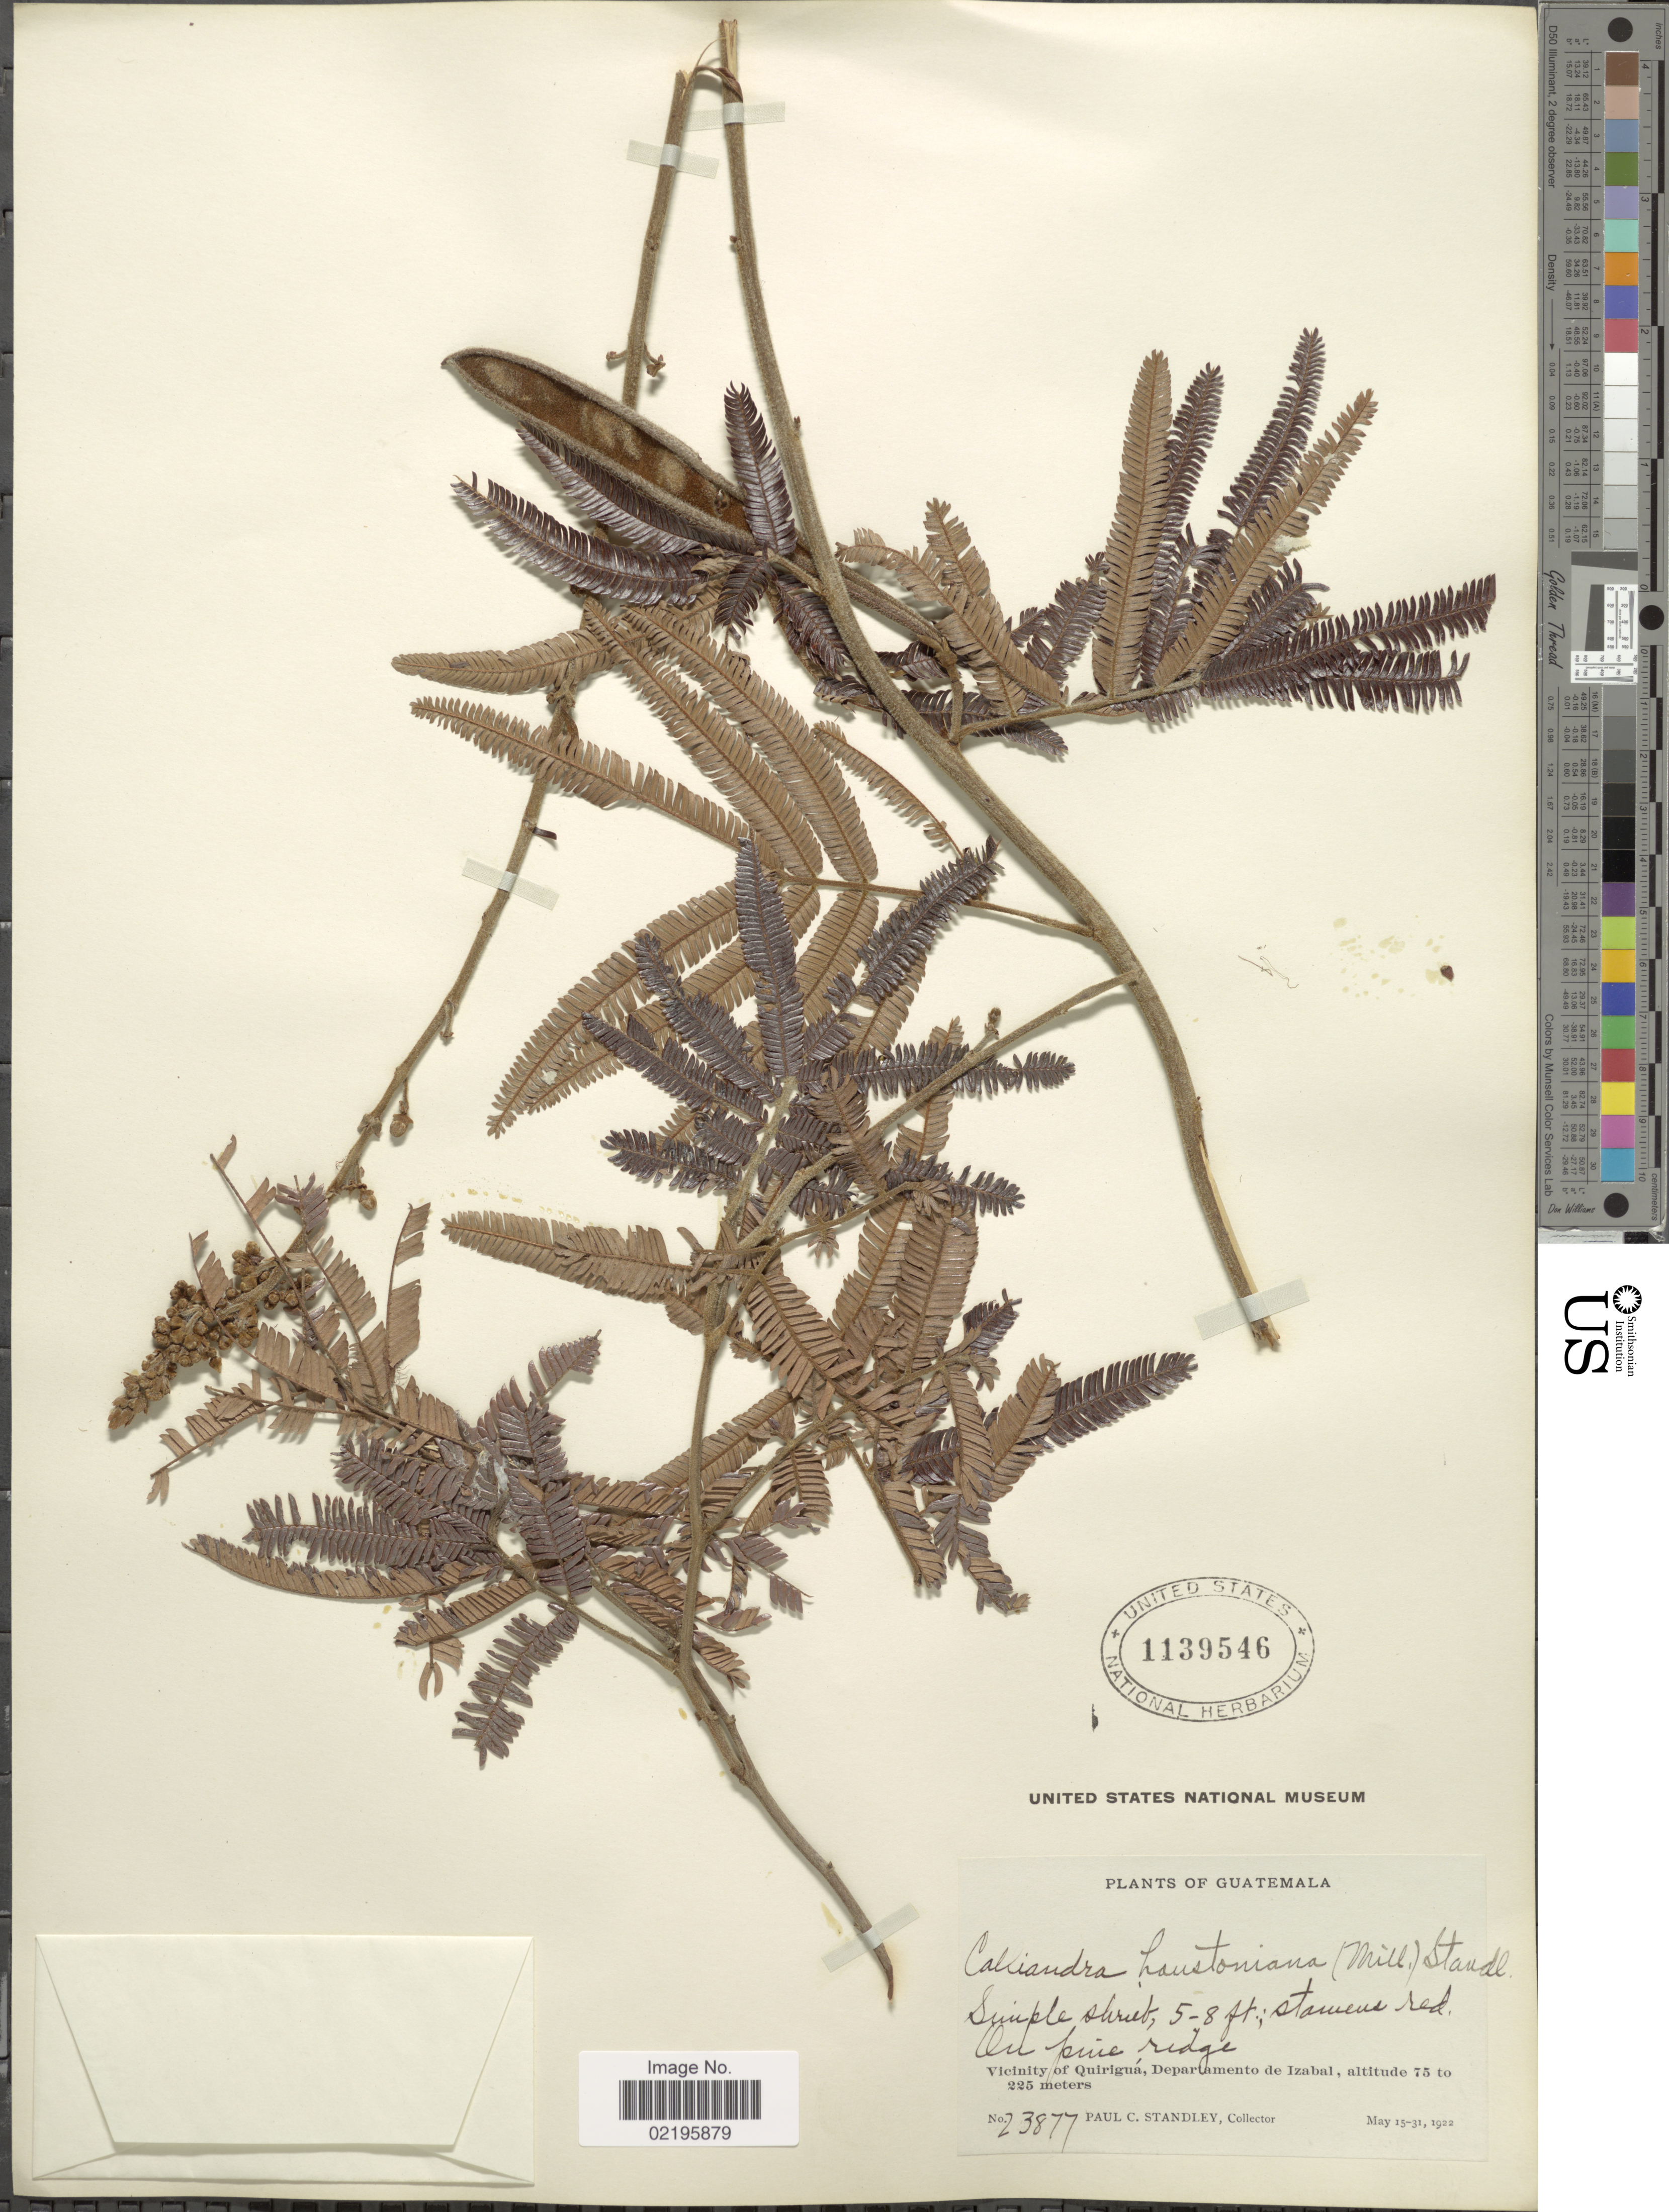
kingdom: Plantae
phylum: Tracheophyta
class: Magnoliopsida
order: Fabales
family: Fabaceae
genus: Calliandra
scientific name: Calliandra houstoniana var. houstoniana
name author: (Mill.) Standl.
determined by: Strong, Mark T., (BOT), Smithsonian Institution - National Museum of Natural History (UNITED STATES)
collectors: P. C. Standley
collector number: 23877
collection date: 1922-05-15/1922-05-31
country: Guatemala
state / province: Izabal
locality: Vicinity of Quirigua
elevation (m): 75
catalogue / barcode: US 1139546